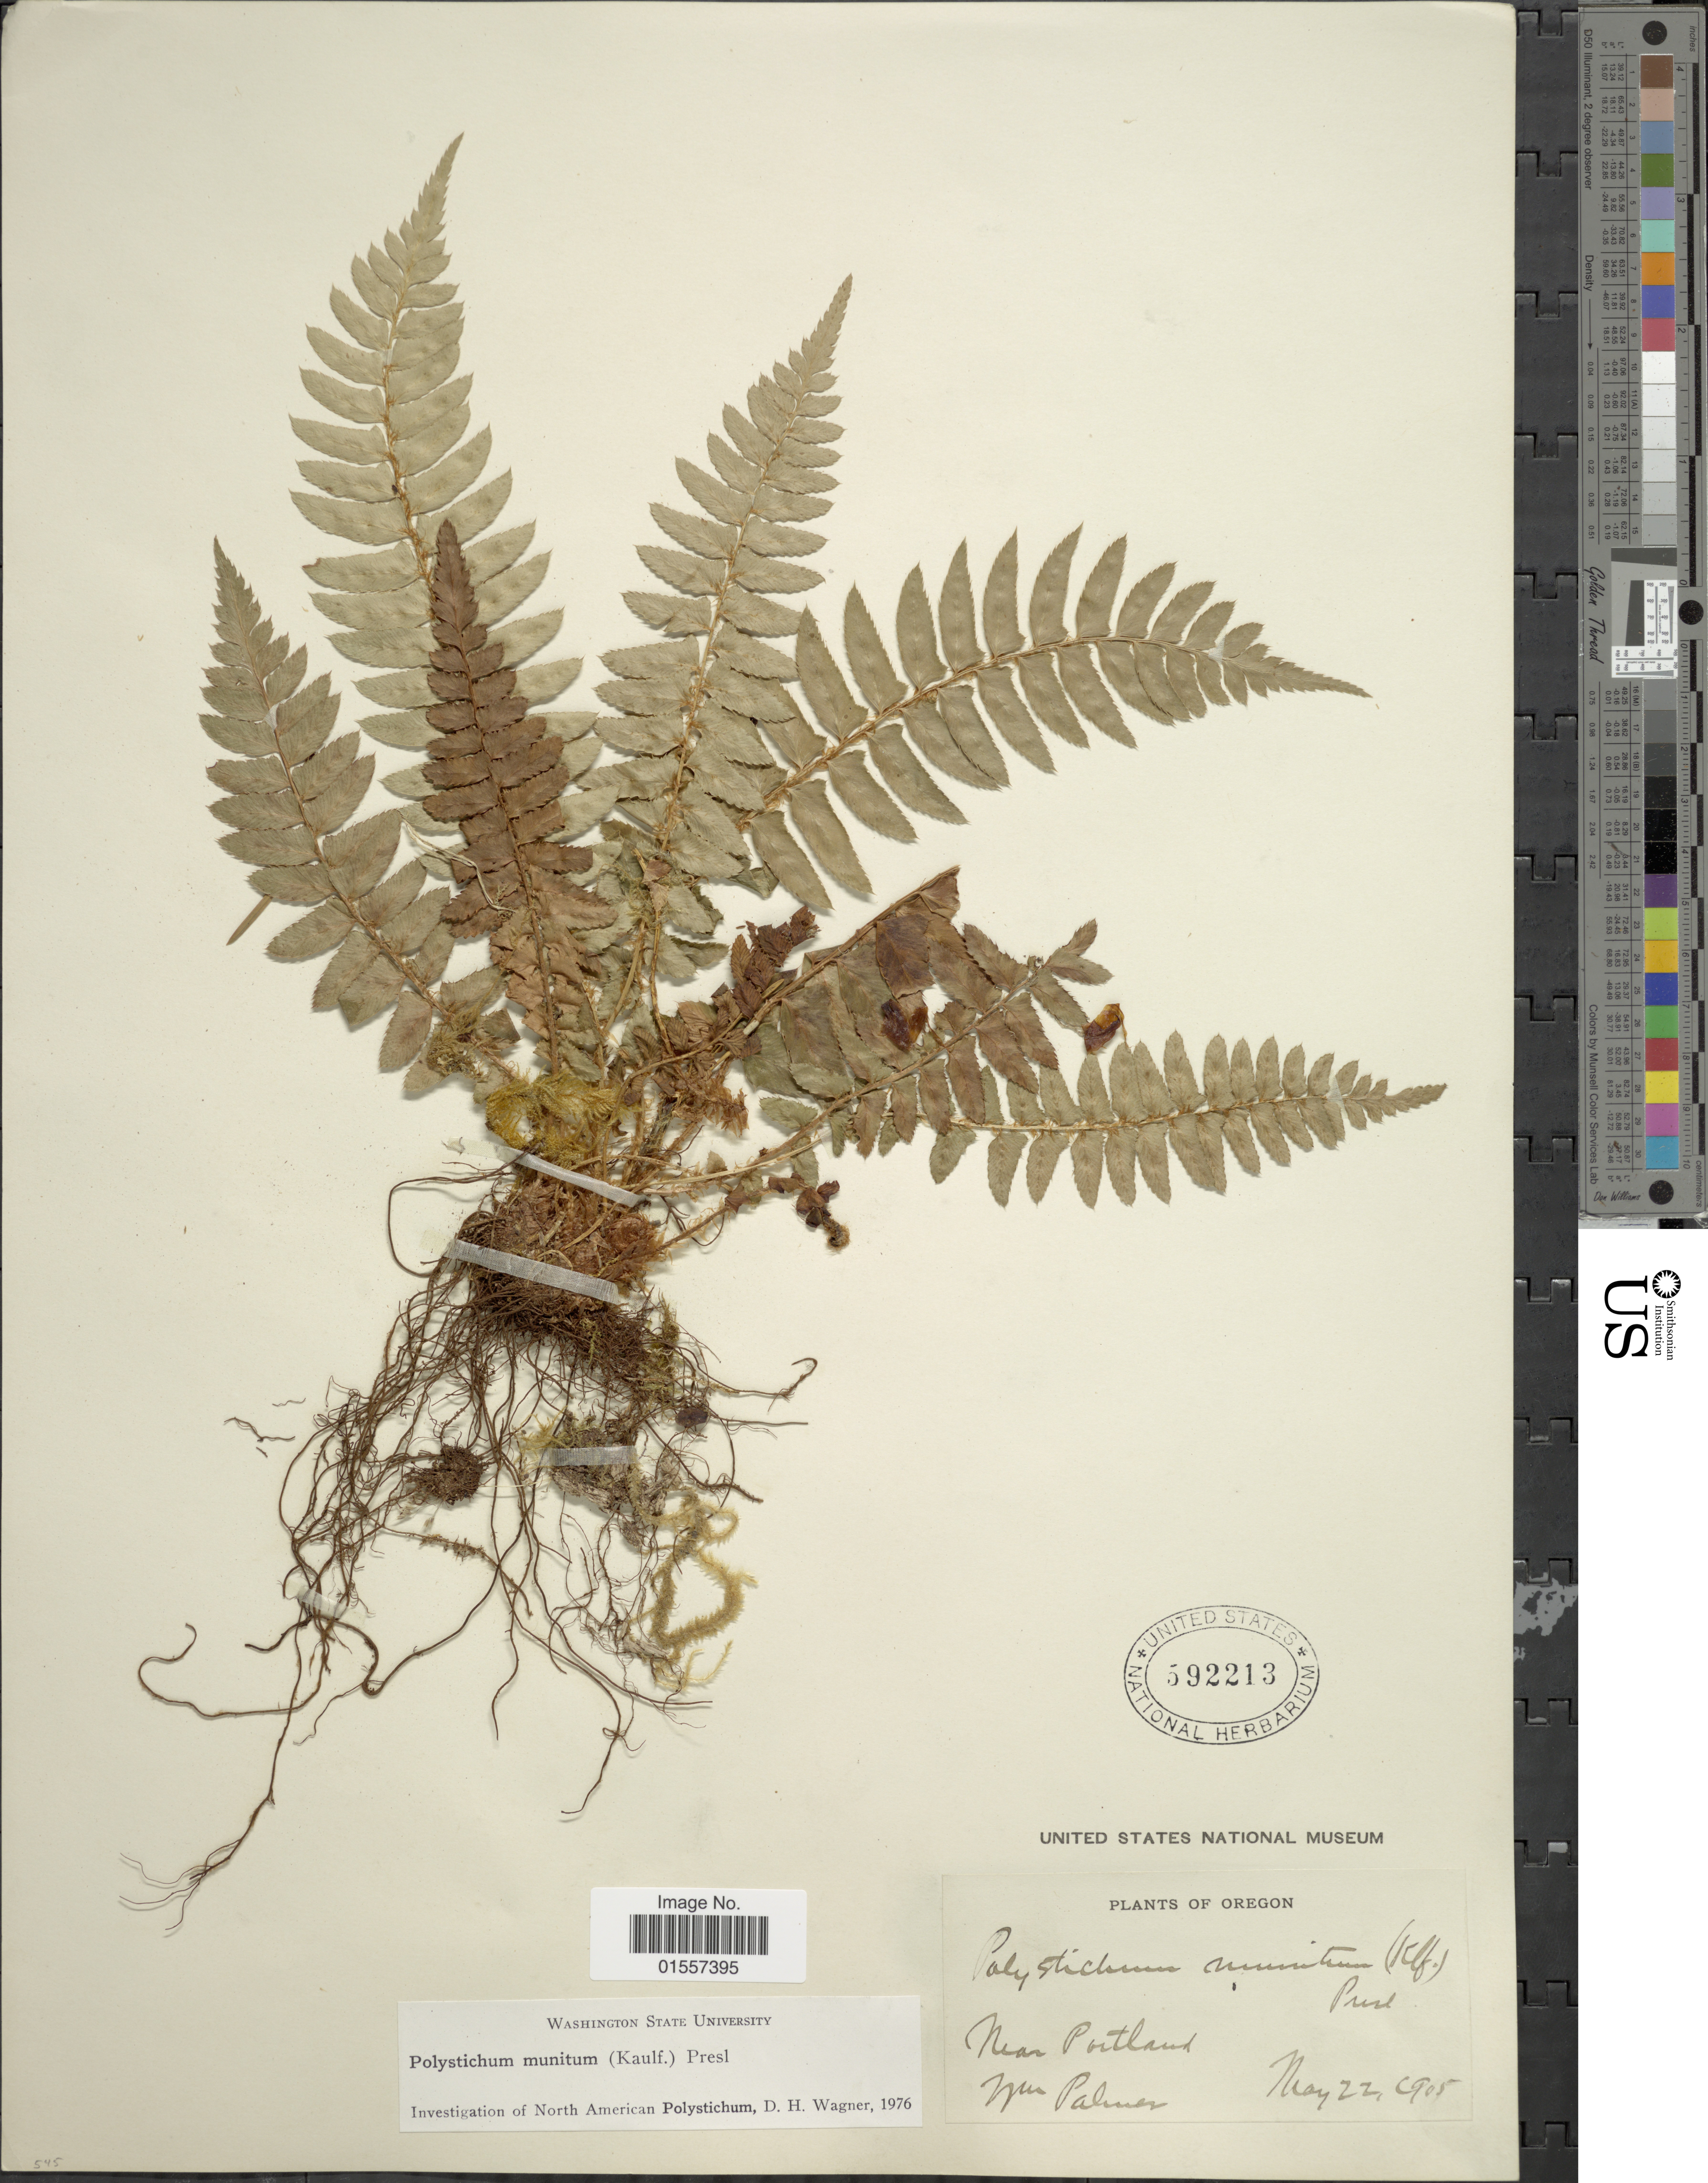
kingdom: Plantae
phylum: Tracheophyta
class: Polypodiopsida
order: Polypodiales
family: Dryopteridaceae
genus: Polystichum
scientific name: Polystichum munitum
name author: (Kaulf.) C. Presl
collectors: W. Palmer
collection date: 1905-05-22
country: United States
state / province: Oregon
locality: Oregon, near Portland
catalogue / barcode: US 592213